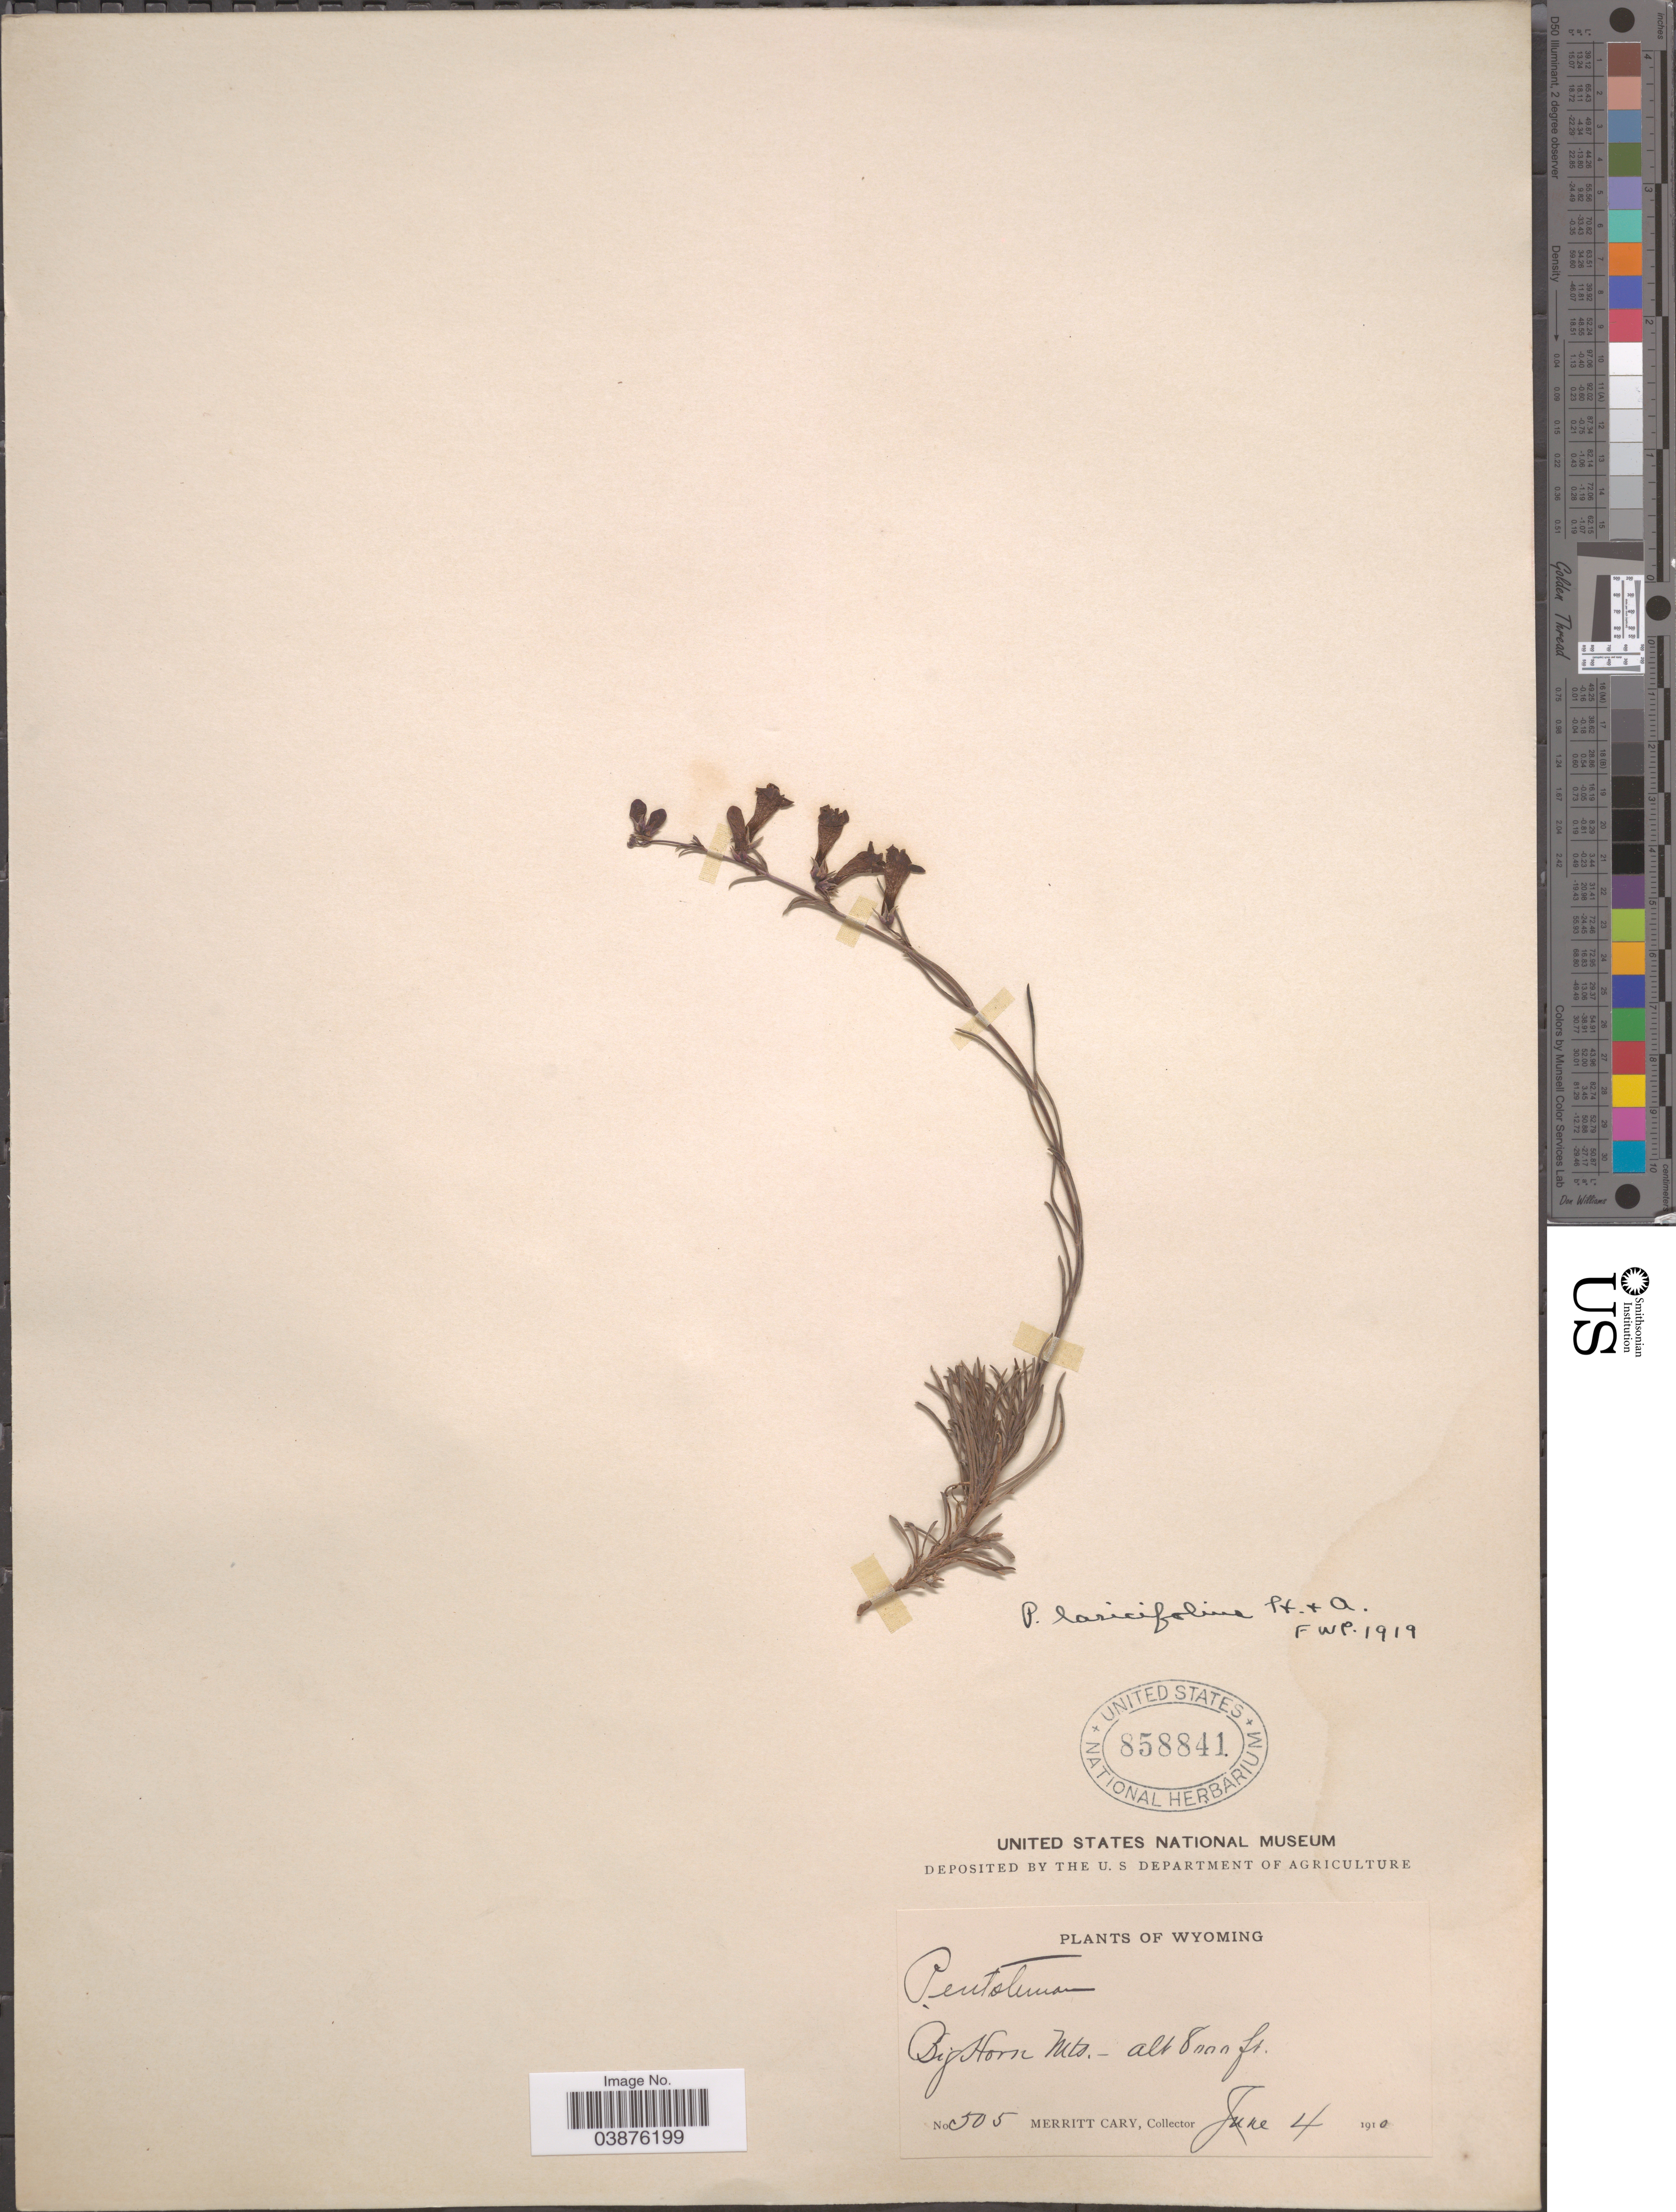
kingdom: Plantae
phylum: Tracheophyta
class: Magnoliopsida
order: Lamiales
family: Plantaginaceae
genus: Penstemon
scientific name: Penstemon laricifolius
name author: Hook. & Arn.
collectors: M. Cary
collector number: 505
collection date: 1910-06-04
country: United States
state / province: Wyoming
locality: Big Horn Mts.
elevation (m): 2438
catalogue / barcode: US 858841